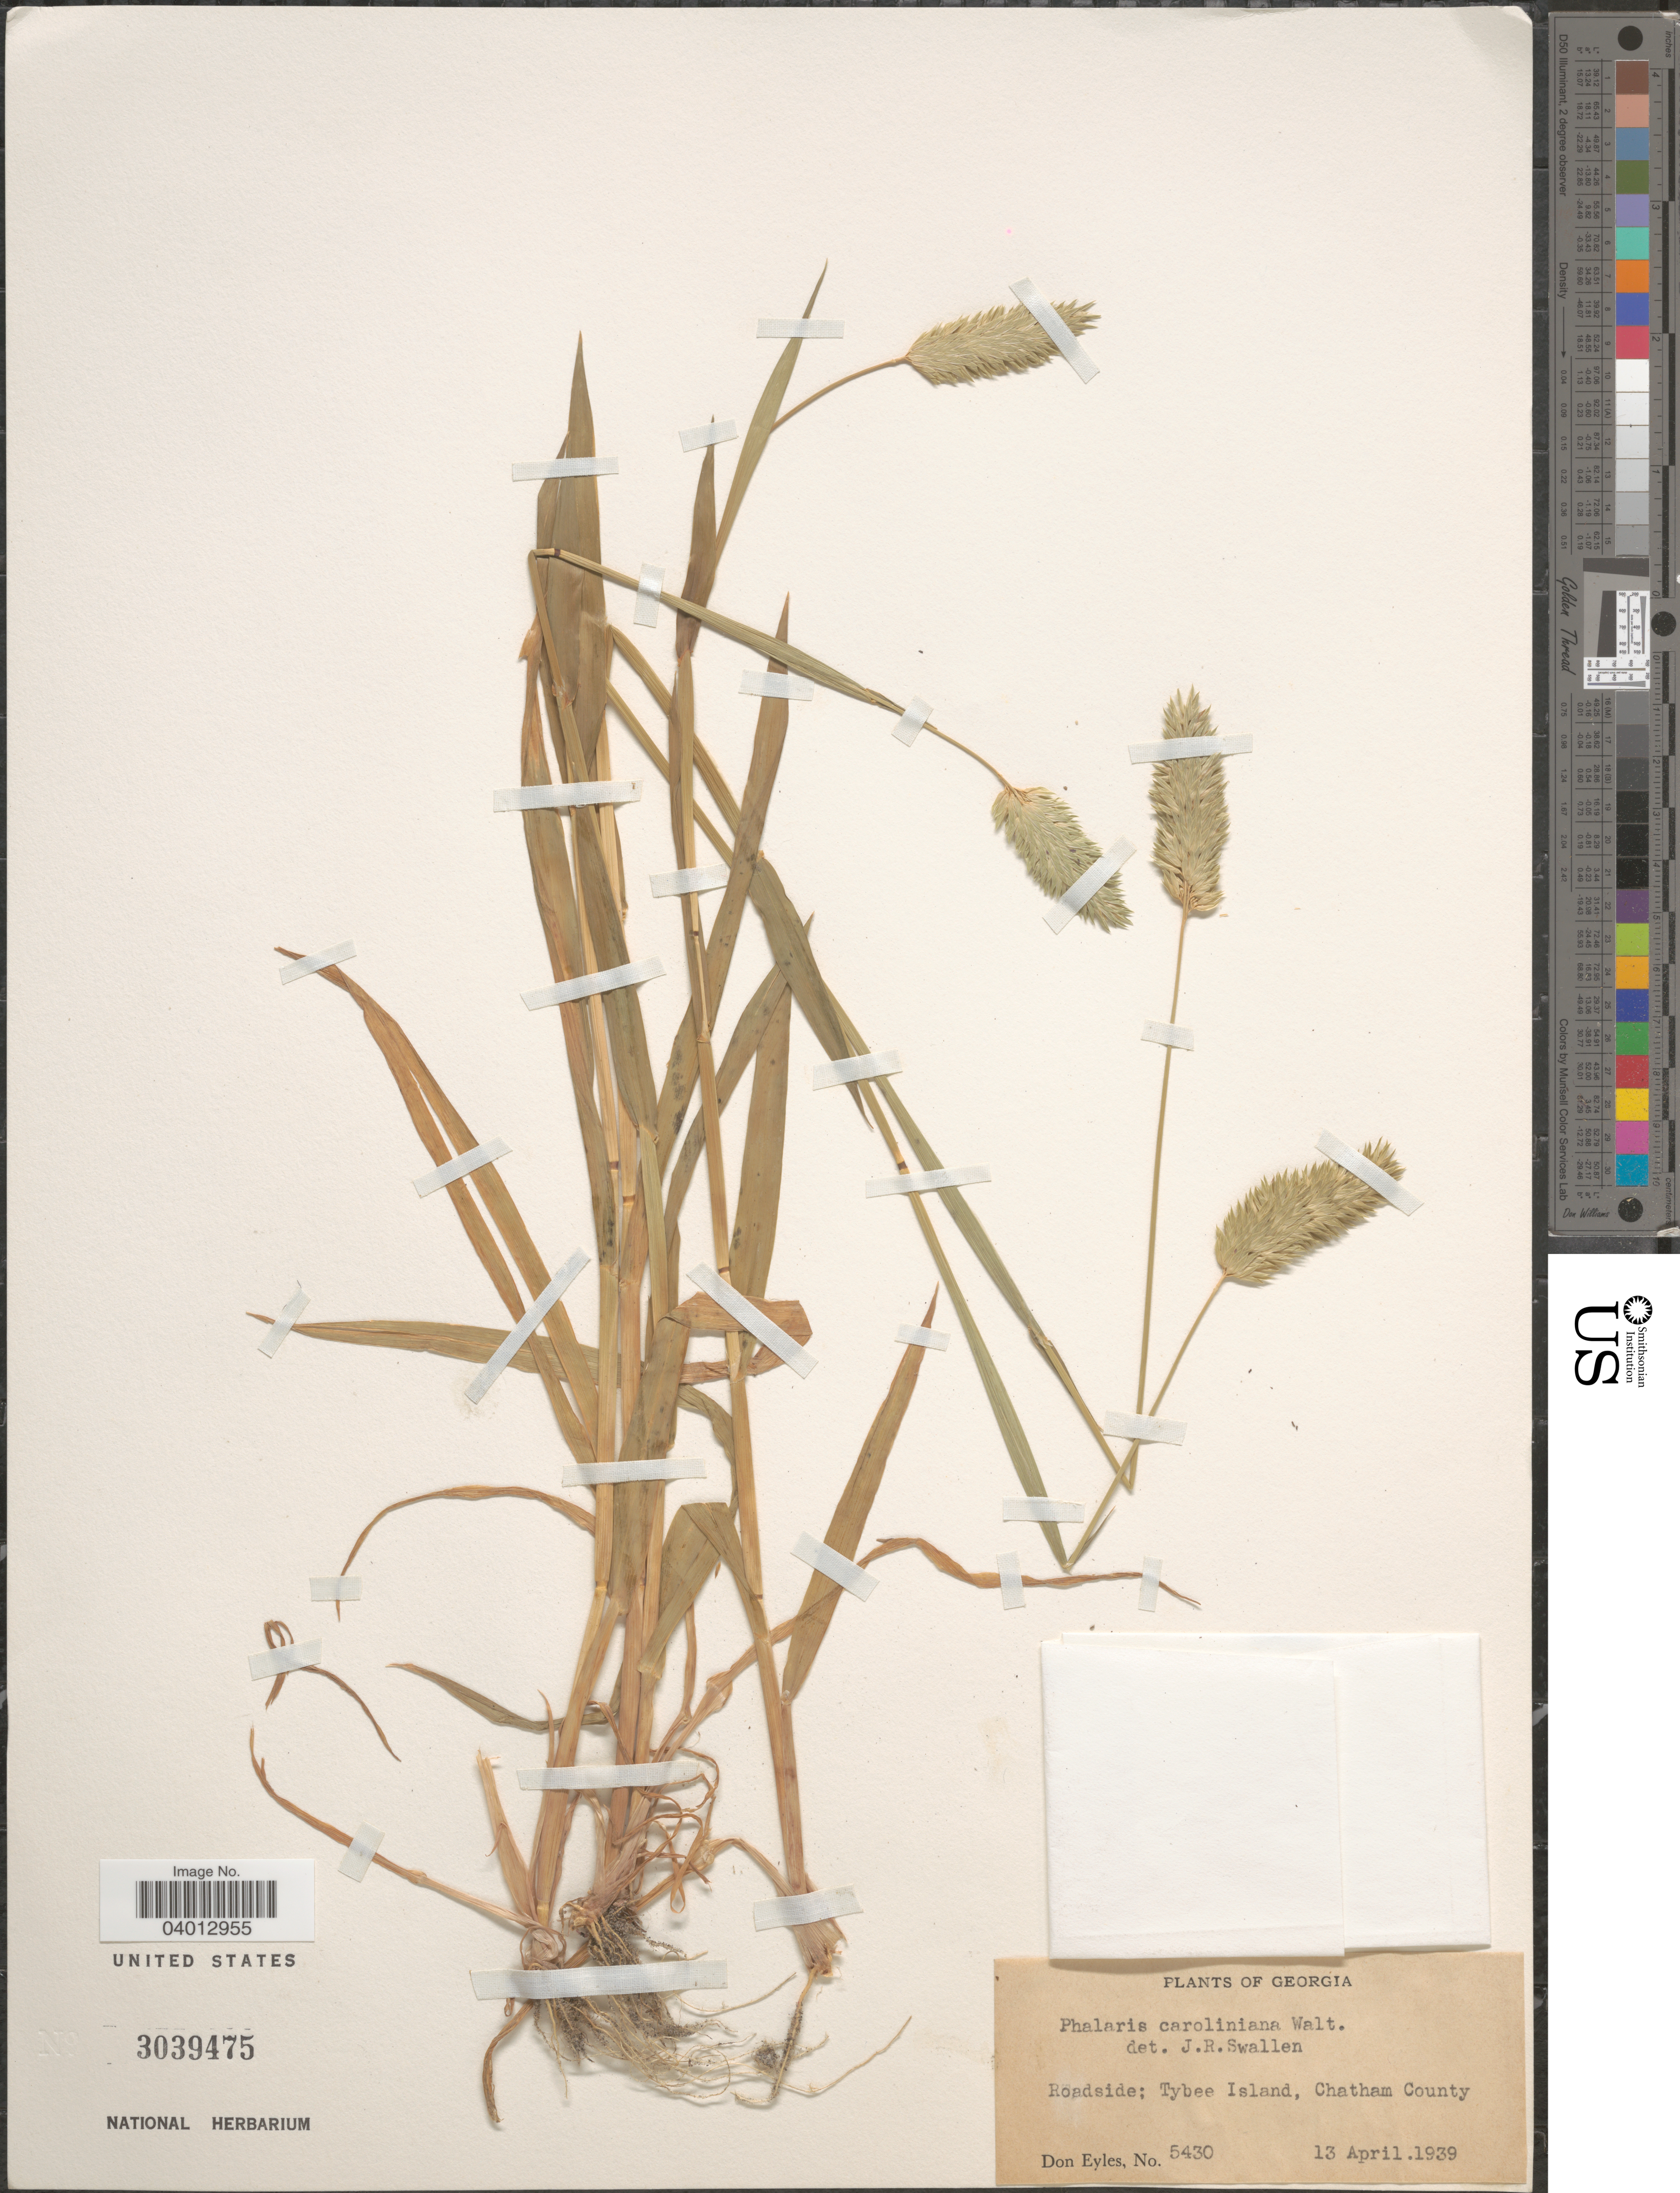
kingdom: Plantae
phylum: Tracheophyta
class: Liliopsida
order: Poales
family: Poaceae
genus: Phalaris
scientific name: Phalaris caroliniana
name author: Walter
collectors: D. Eyles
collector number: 5430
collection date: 1939-04-13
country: United States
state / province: Georgia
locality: Roadside; Tybee Island, Chatham County.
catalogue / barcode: US 3039475